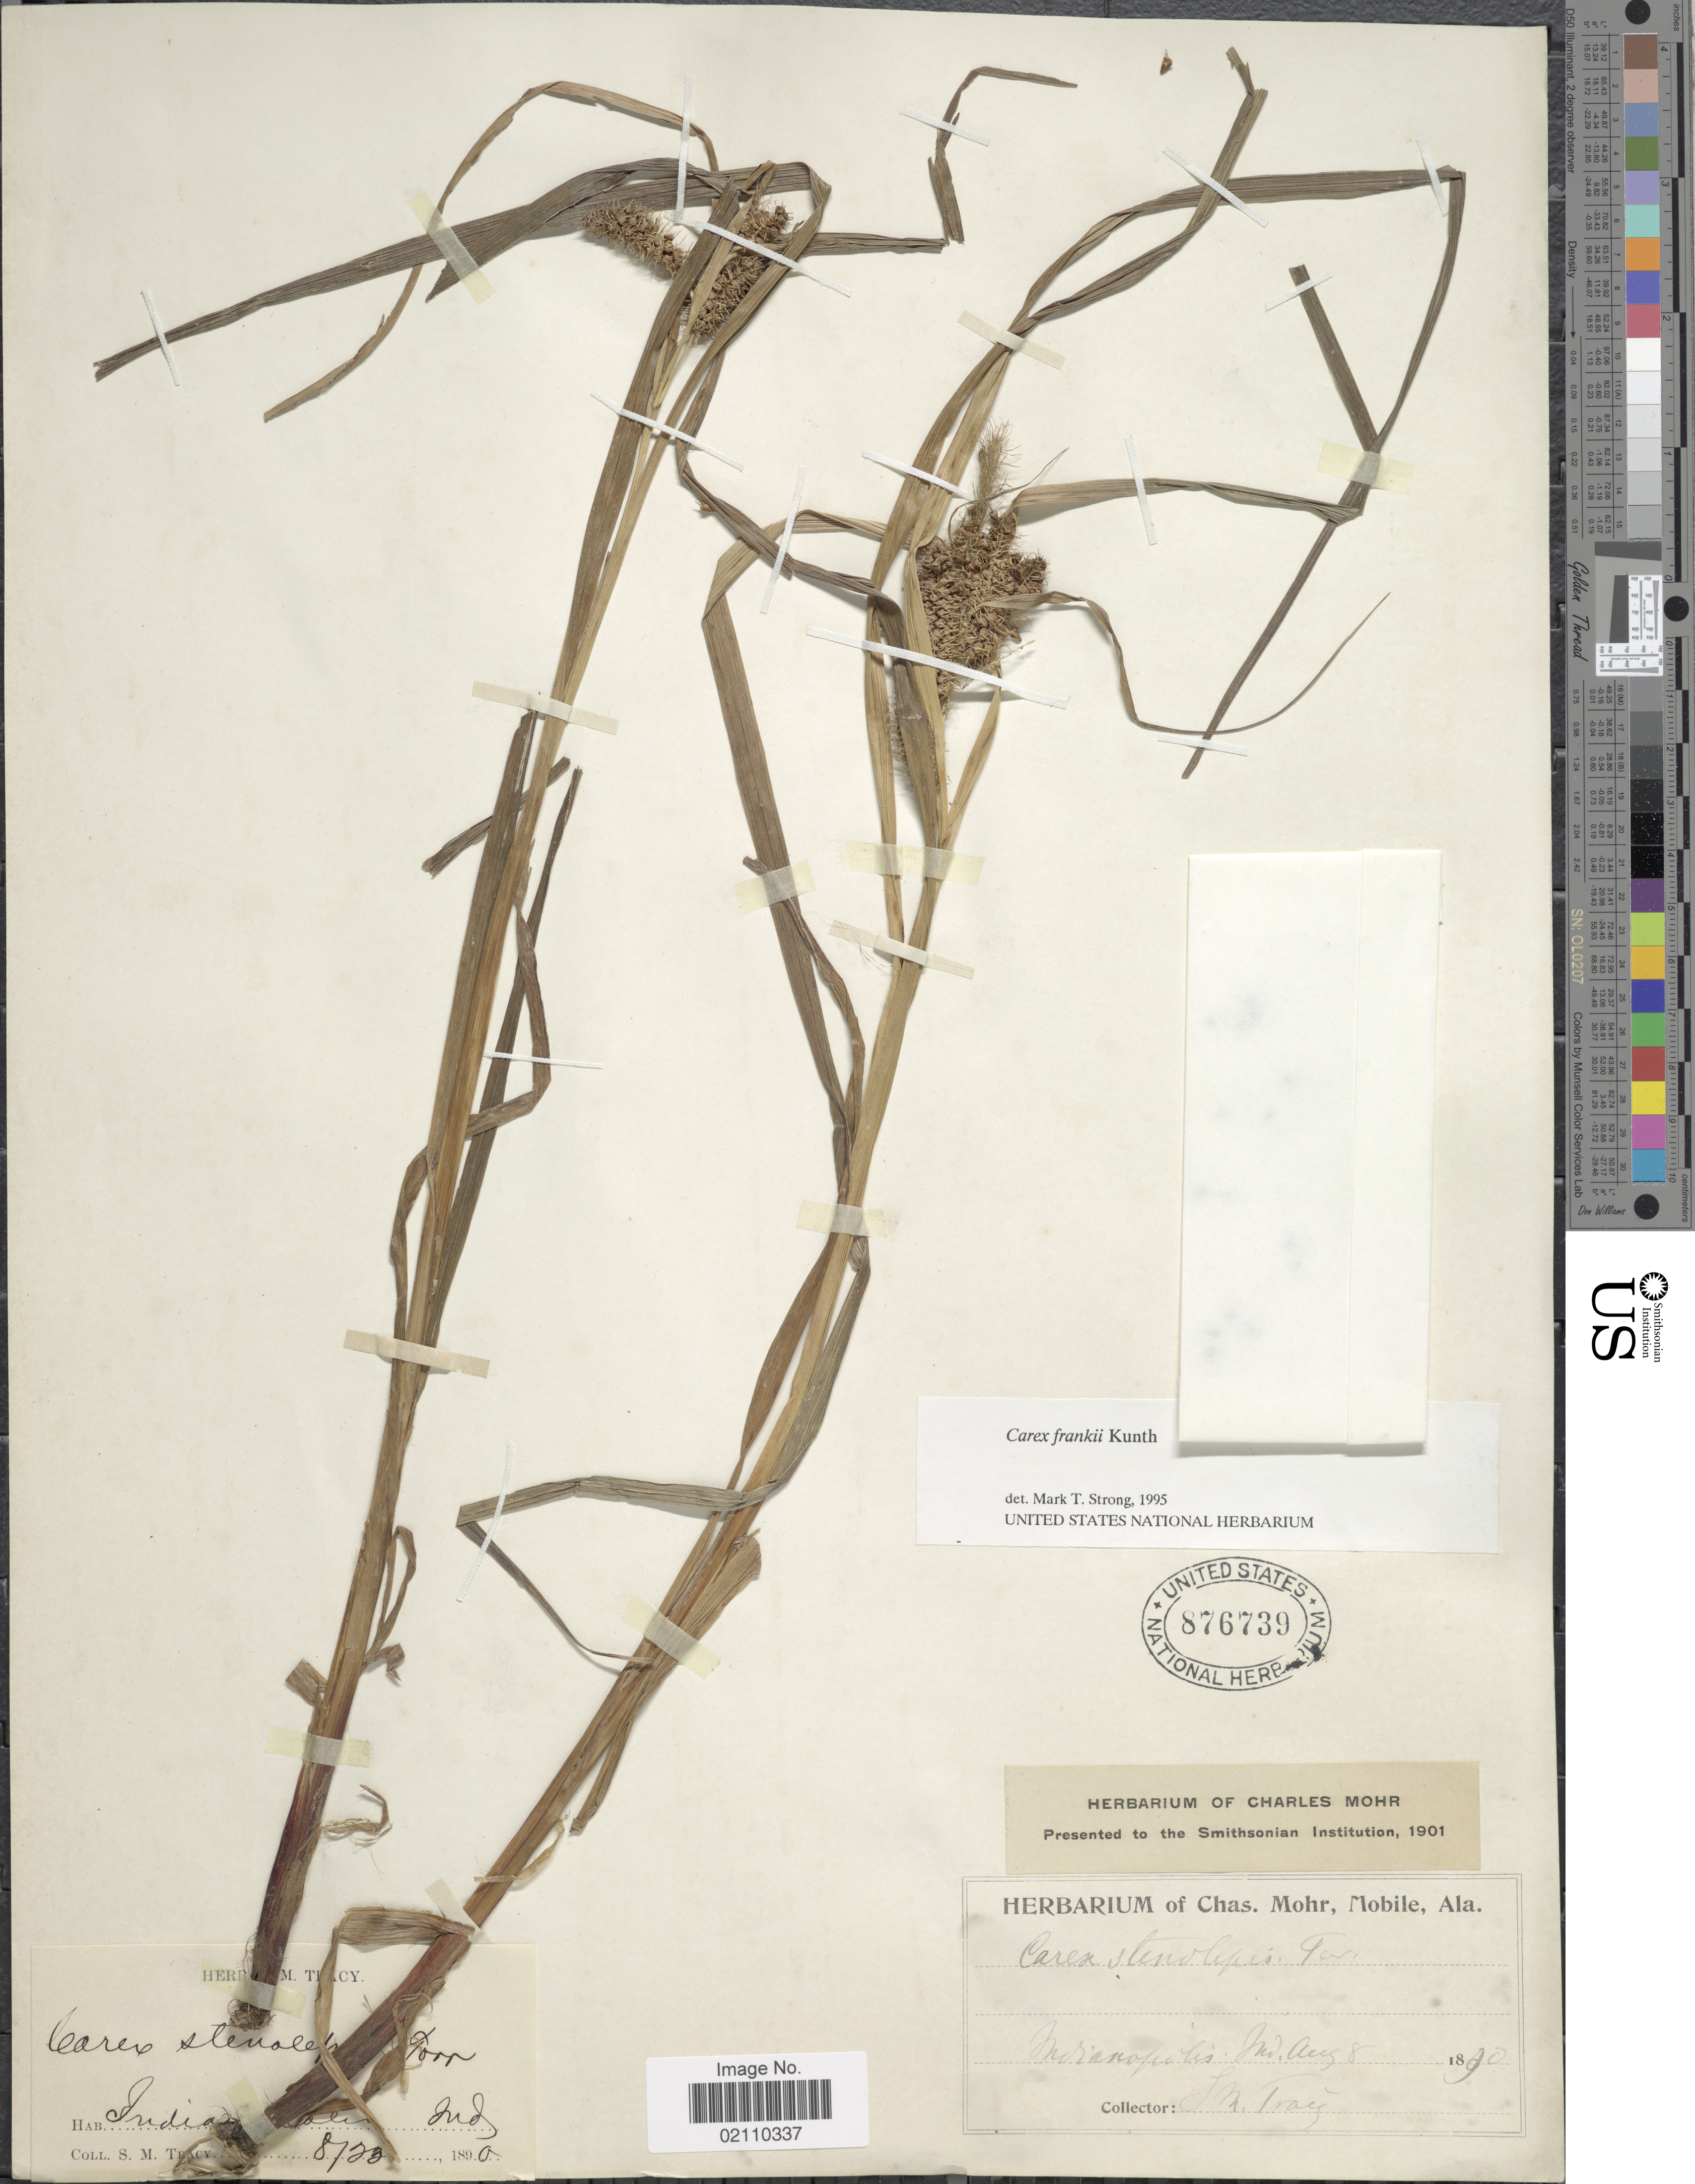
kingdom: Plantae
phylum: Tracheophyta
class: Liliopsida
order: Poales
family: Cyperaceae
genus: Carex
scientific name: Carex frankii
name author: Kunth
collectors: S. M. Tracy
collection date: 1890-08-08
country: United States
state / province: Indiana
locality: Indianapolis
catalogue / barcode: US 876739